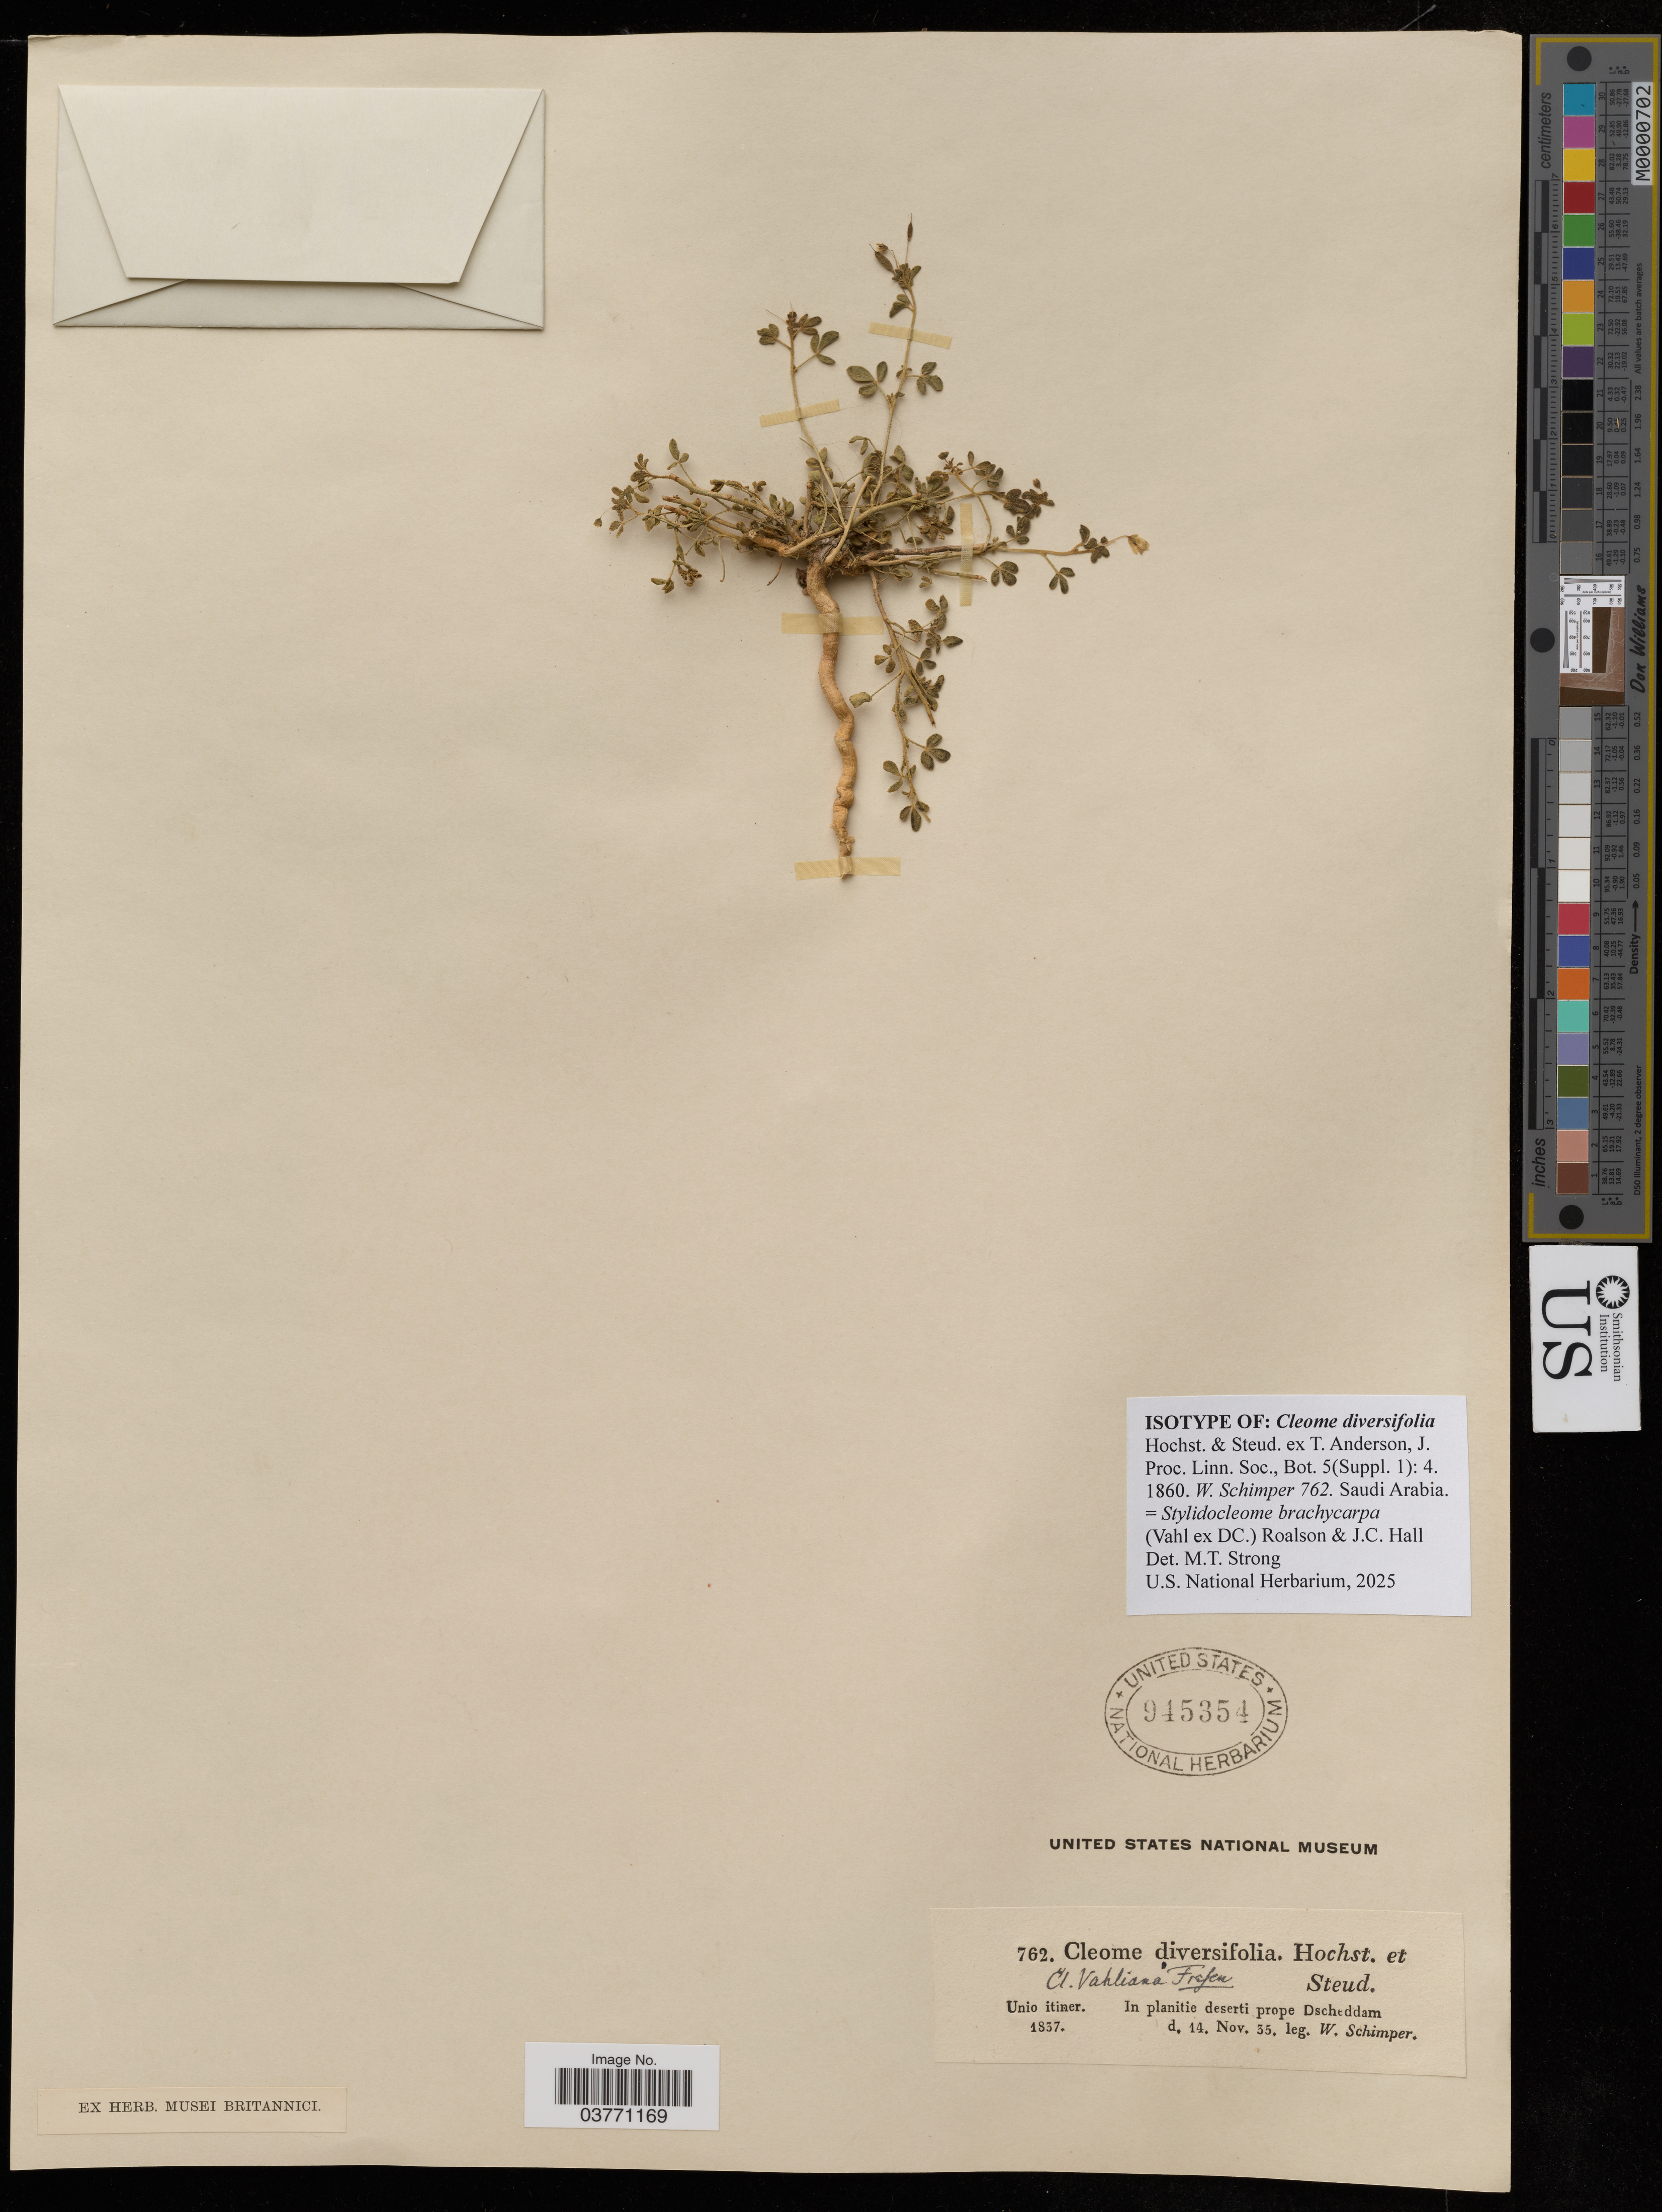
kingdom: Plantae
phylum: Tracheophyta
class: Magnoliopsida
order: Brassicales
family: Cleomaceae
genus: Cleome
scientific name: Cleome diversifolia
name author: Hochst. & Steud. ex T. Anderson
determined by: Strong, Mark T., (BOT), Smithsonian Institution - National Museum of Natural History (UNITED STATES)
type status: Isotype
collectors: W. Schimper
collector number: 762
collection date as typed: Transcribed d/m/y: 14/11/35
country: Saudi Arabia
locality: Unio itiner. In planitie deserti prope Dscheddam.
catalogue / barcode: US 945354